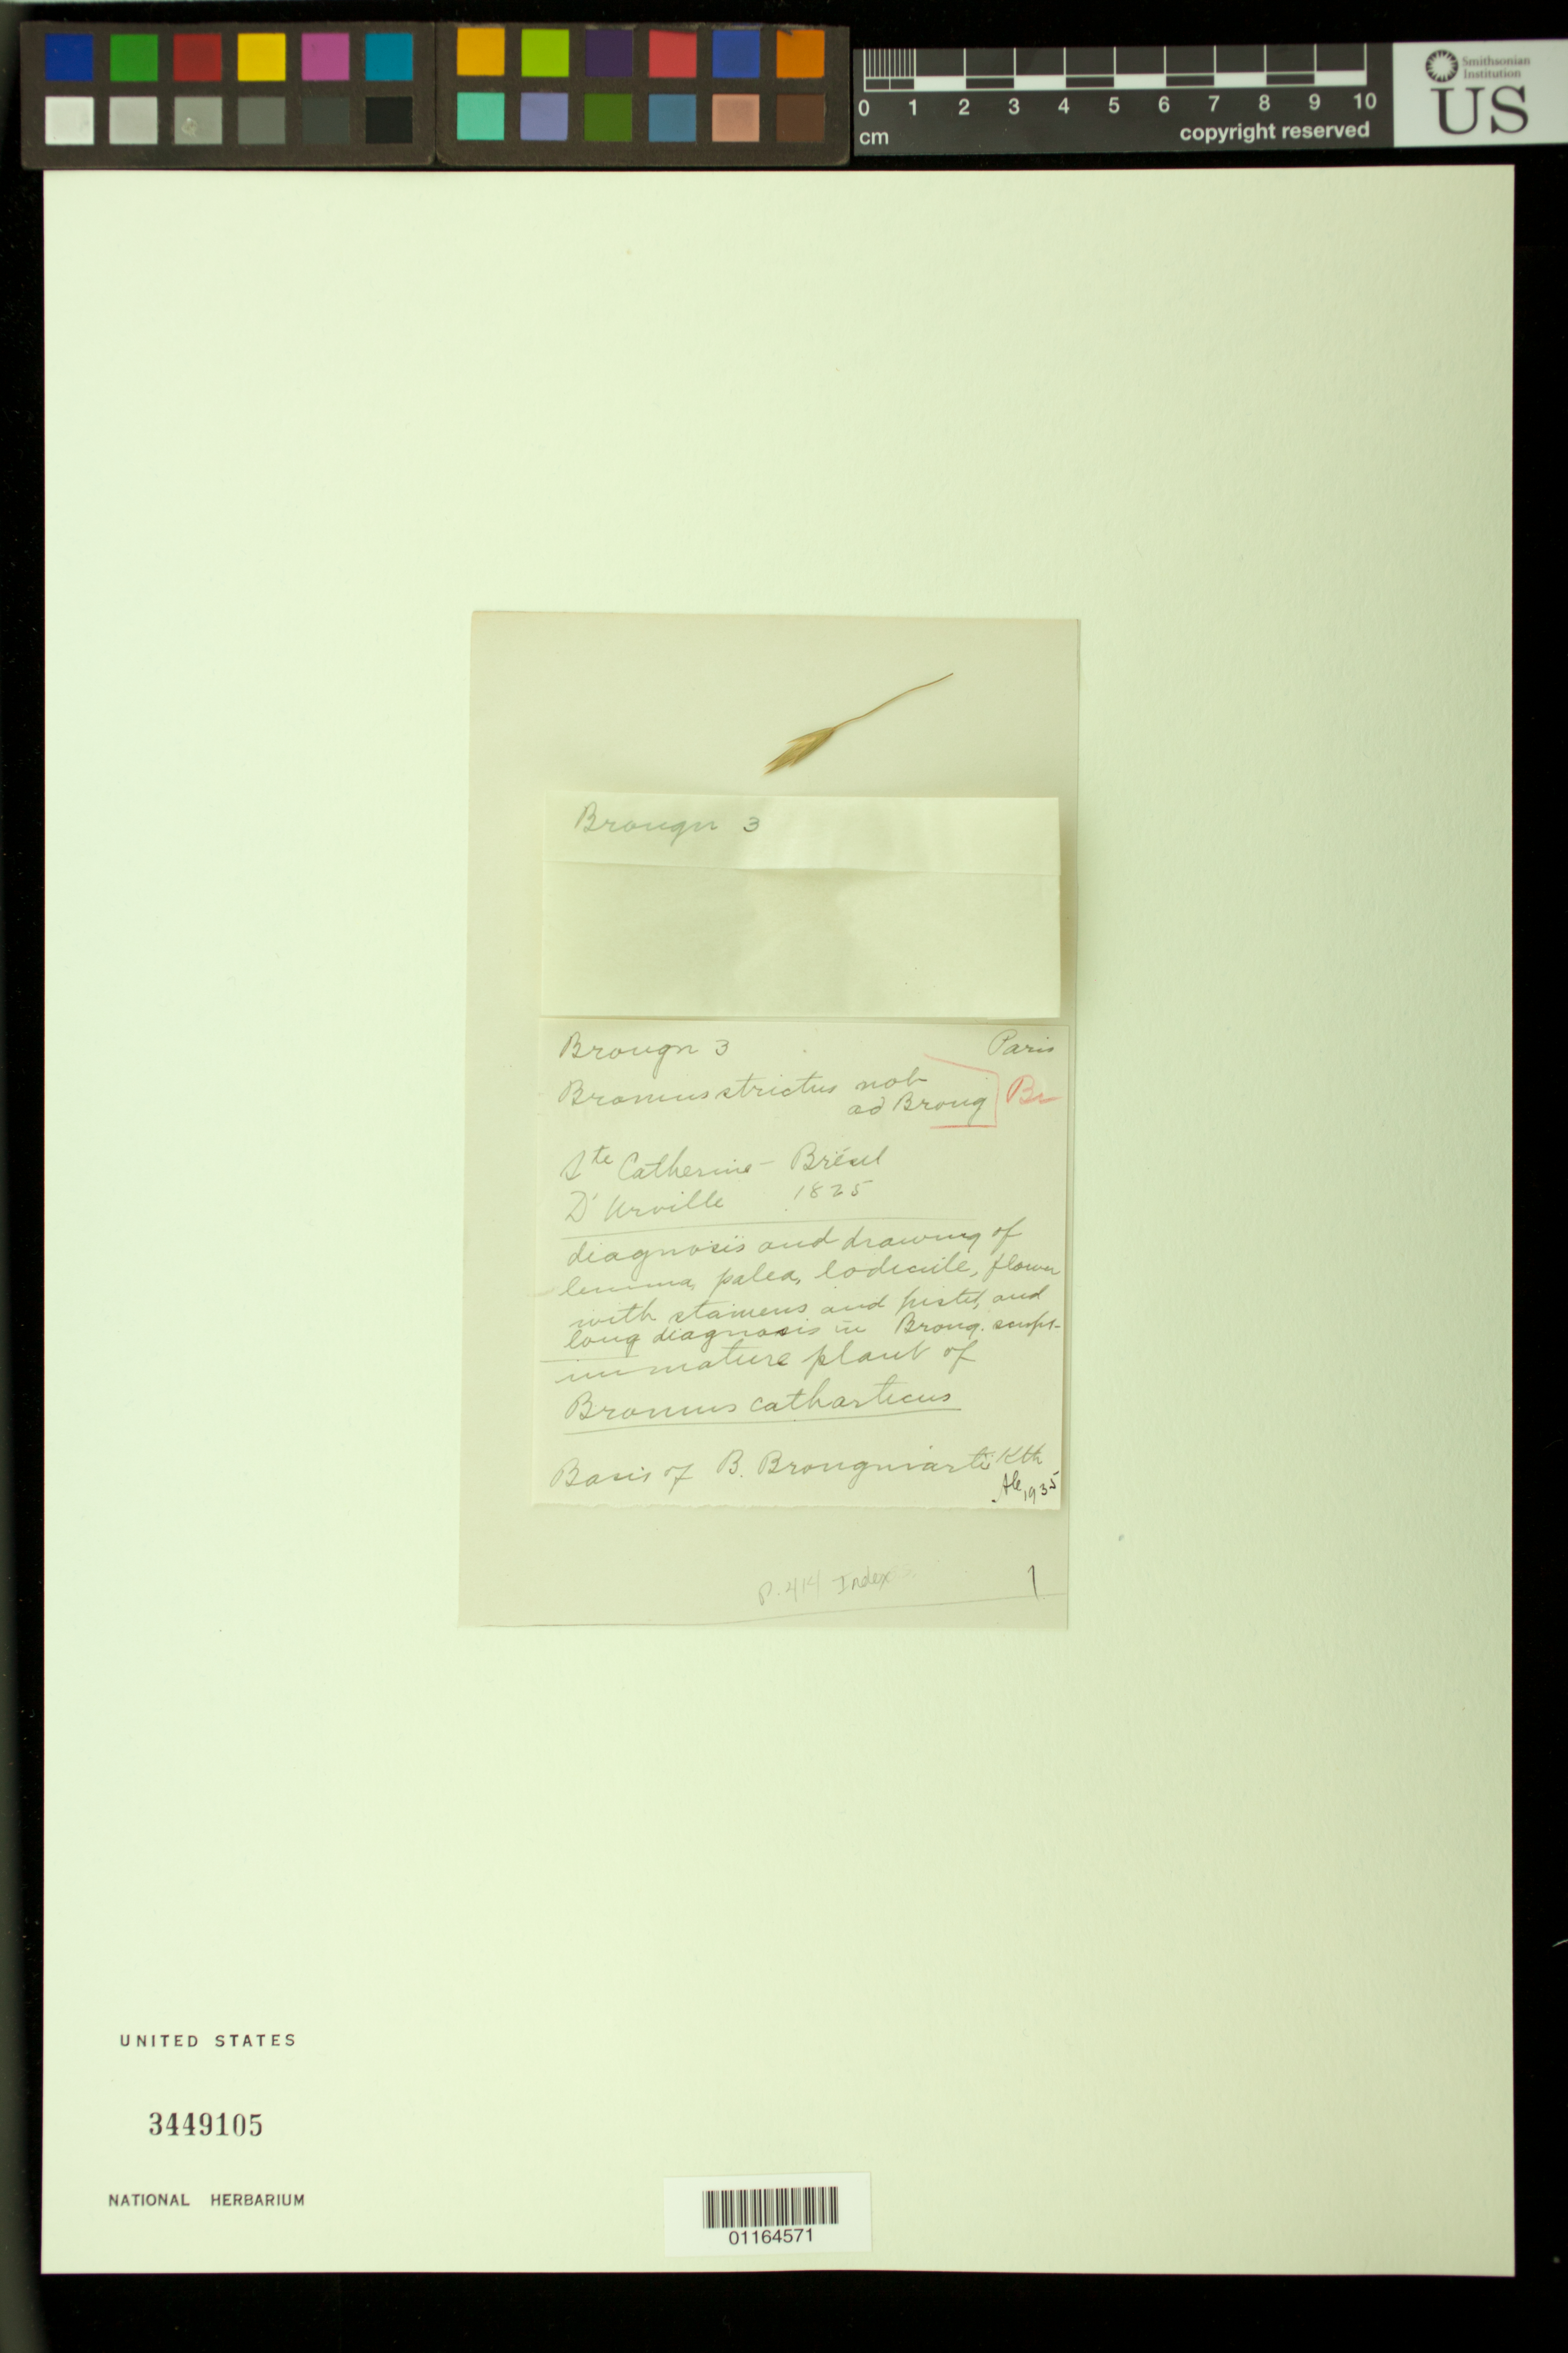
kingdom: Plantae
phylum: Tracheophyta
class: Liliopsida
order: Poales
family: Poaceae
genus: Bromus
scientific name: Bromus strictus Brongn., nom. illeg.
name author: Brongn. in Duperrey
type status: Type Collection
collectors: J. d'Urville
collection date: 1825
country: Brazil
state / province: Santa Catarina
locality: Ste. Catherina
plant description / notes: Fragmentary material of type (?) specimen ex herb. Paris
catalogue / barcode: US 3449105